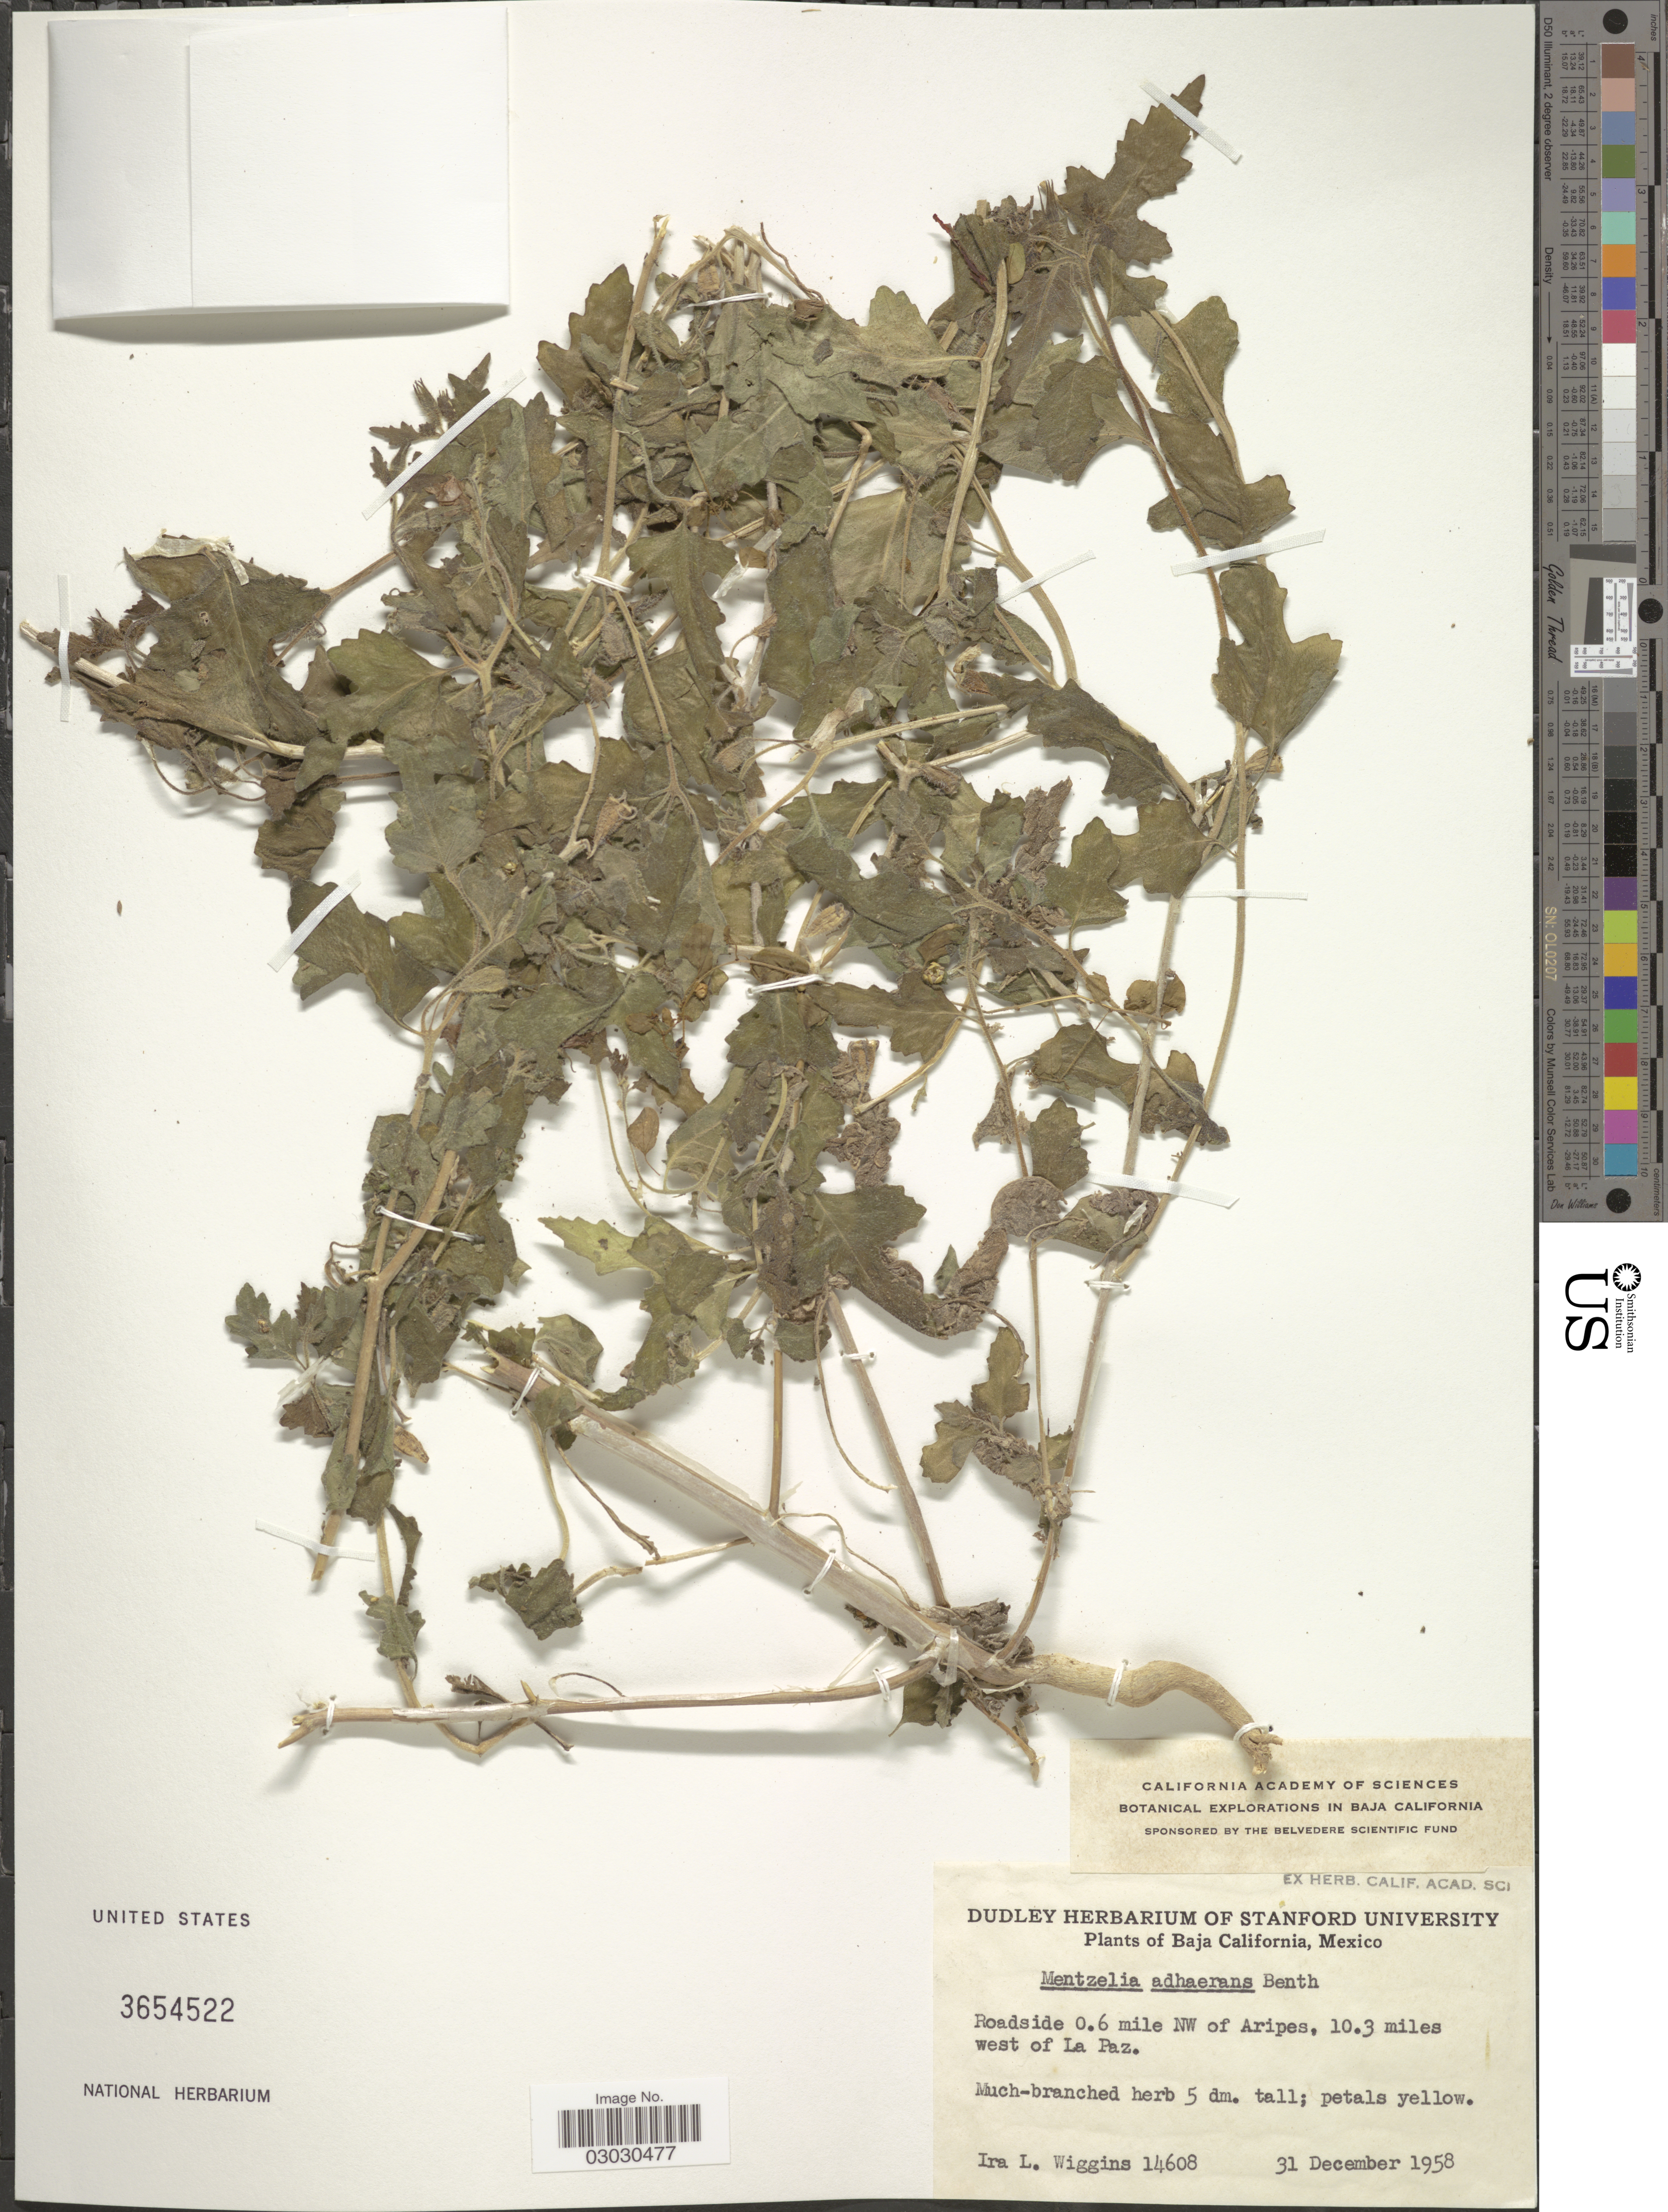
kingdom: Plantae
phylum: Tracheophyta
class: Magnoliopsida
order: Cornales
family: Loasaceae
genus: Mentzelia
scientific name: Mentzelia adhaerens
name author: Benth.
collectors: I. L. Wiggins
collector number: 14608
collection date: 1958-12-31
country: Mexico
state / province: Baja California Sur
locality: Roadside 0.6 mile NW of Aripes, 10.3 miles west of La Paz.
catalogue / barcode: US 3654522